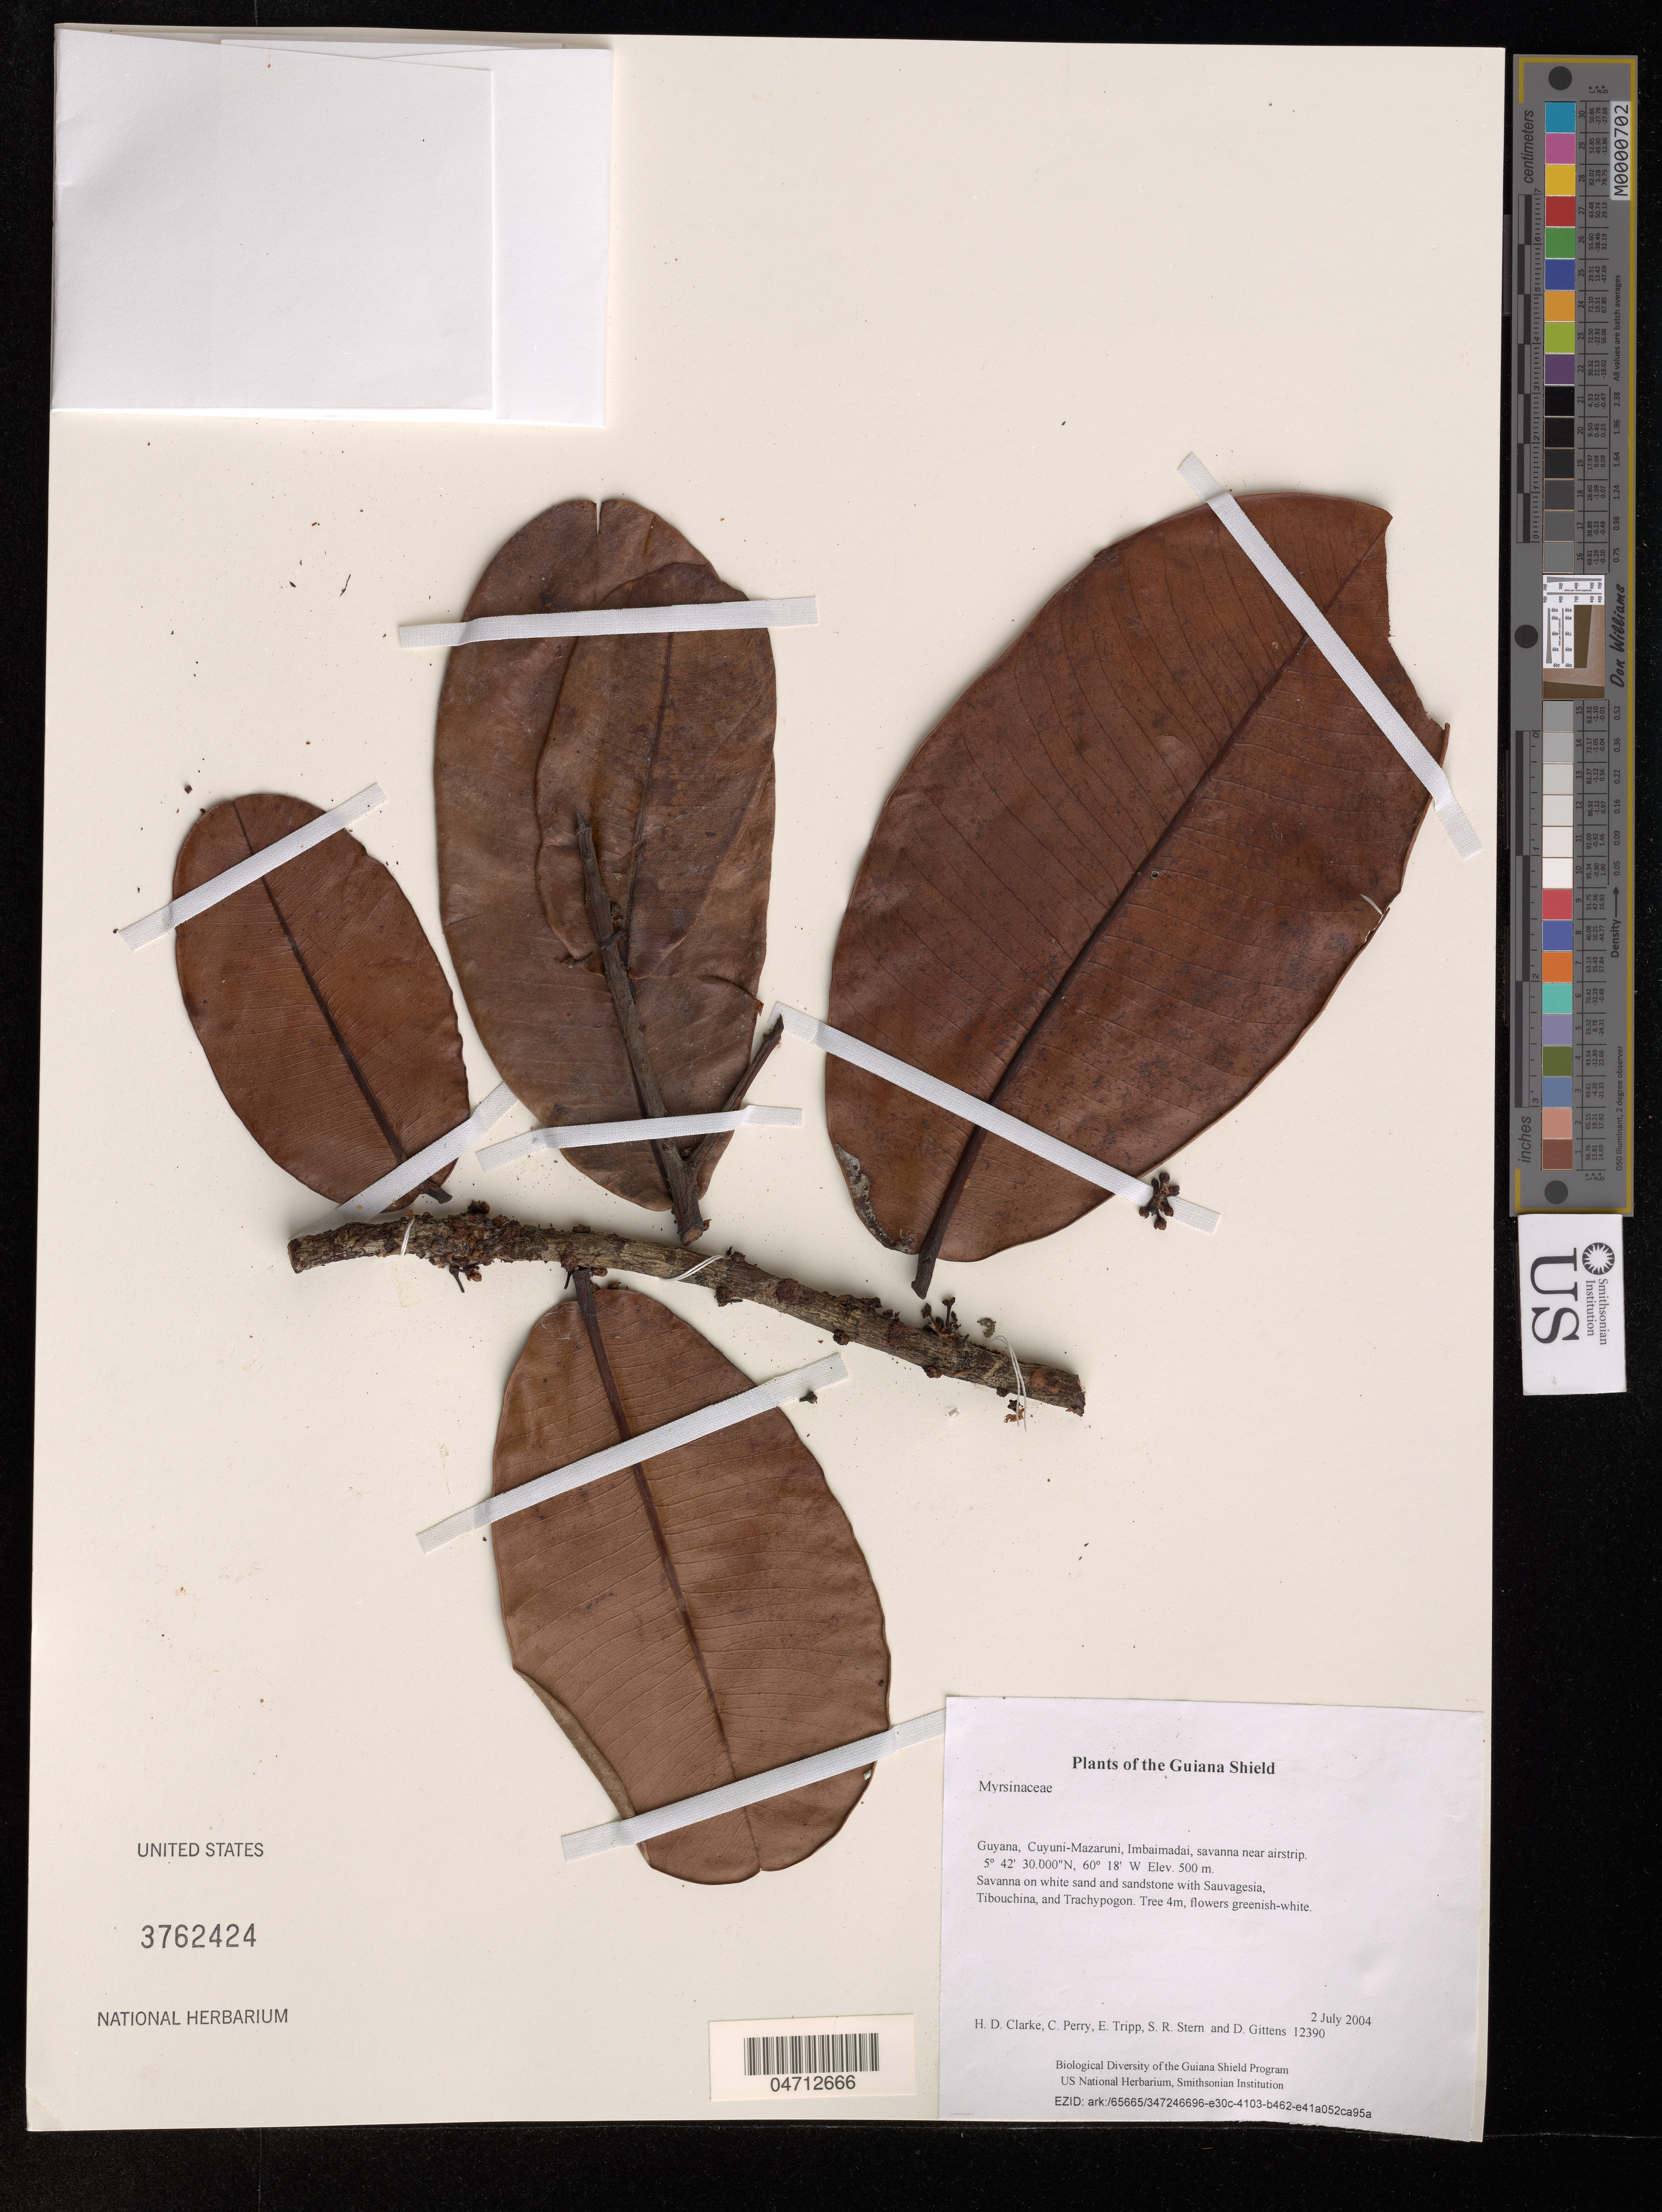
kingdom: Plantae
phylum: Tracheophyta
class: Magnoliopsida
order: Ericales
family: Primulaceae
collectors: H. D. Clarke, C. Perry, E. Tripp, S. R. Stern & D. Gittens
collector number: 12390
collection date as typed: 2 July 2004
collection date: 2004-07-02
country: Guyana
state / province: Cuyuni-Mazaruni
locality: Imbaimadai, savanna near airstrip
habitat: Savanna on white sand and sandstone with Sauvagesia, Tibouchina, and Trachypogon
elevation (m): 500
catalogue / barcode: US 3762424